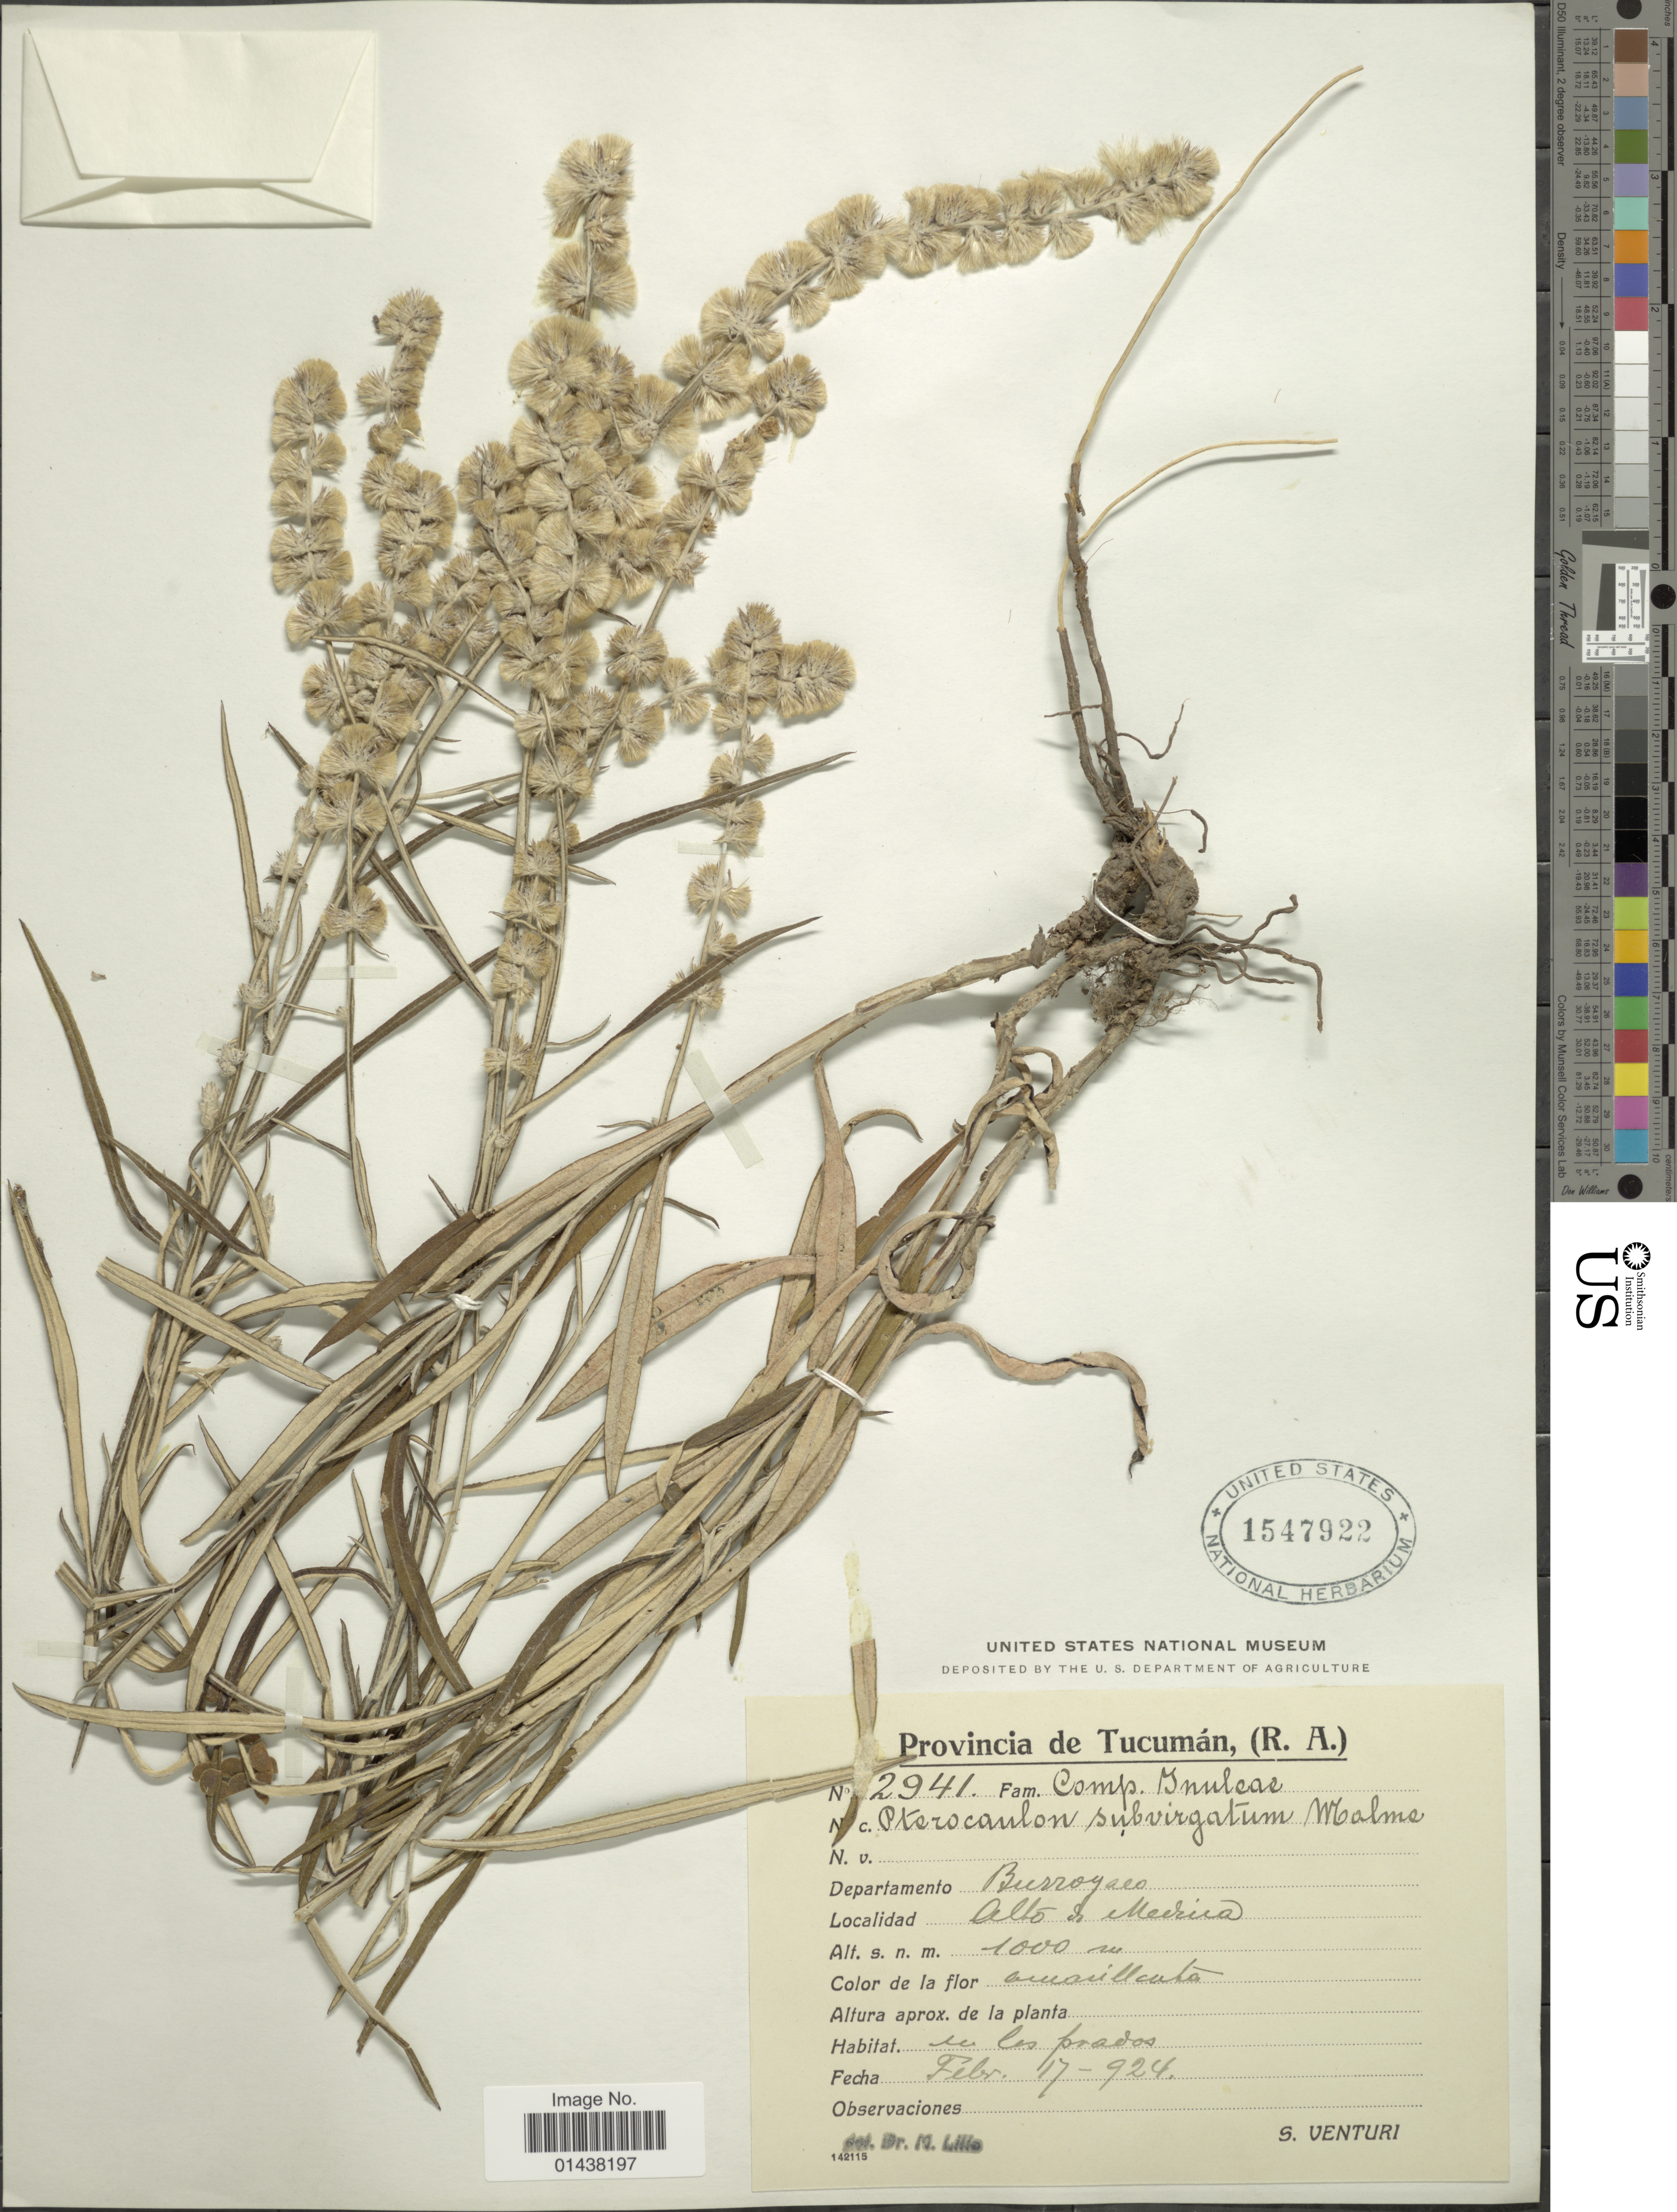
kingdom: Plantae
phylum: Tracheophyta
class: Magnoliopsida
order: Asterales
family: Asteraceae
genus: Pterocaulon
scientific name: Pterocaulon subvirgatum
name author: Malme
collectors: S. Venturi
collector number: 2941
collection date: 1924-02-17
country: Argentina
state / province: Tucumán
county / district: Burruyacú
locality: Alto de Medina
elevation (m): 1000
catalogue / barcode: US 1547922